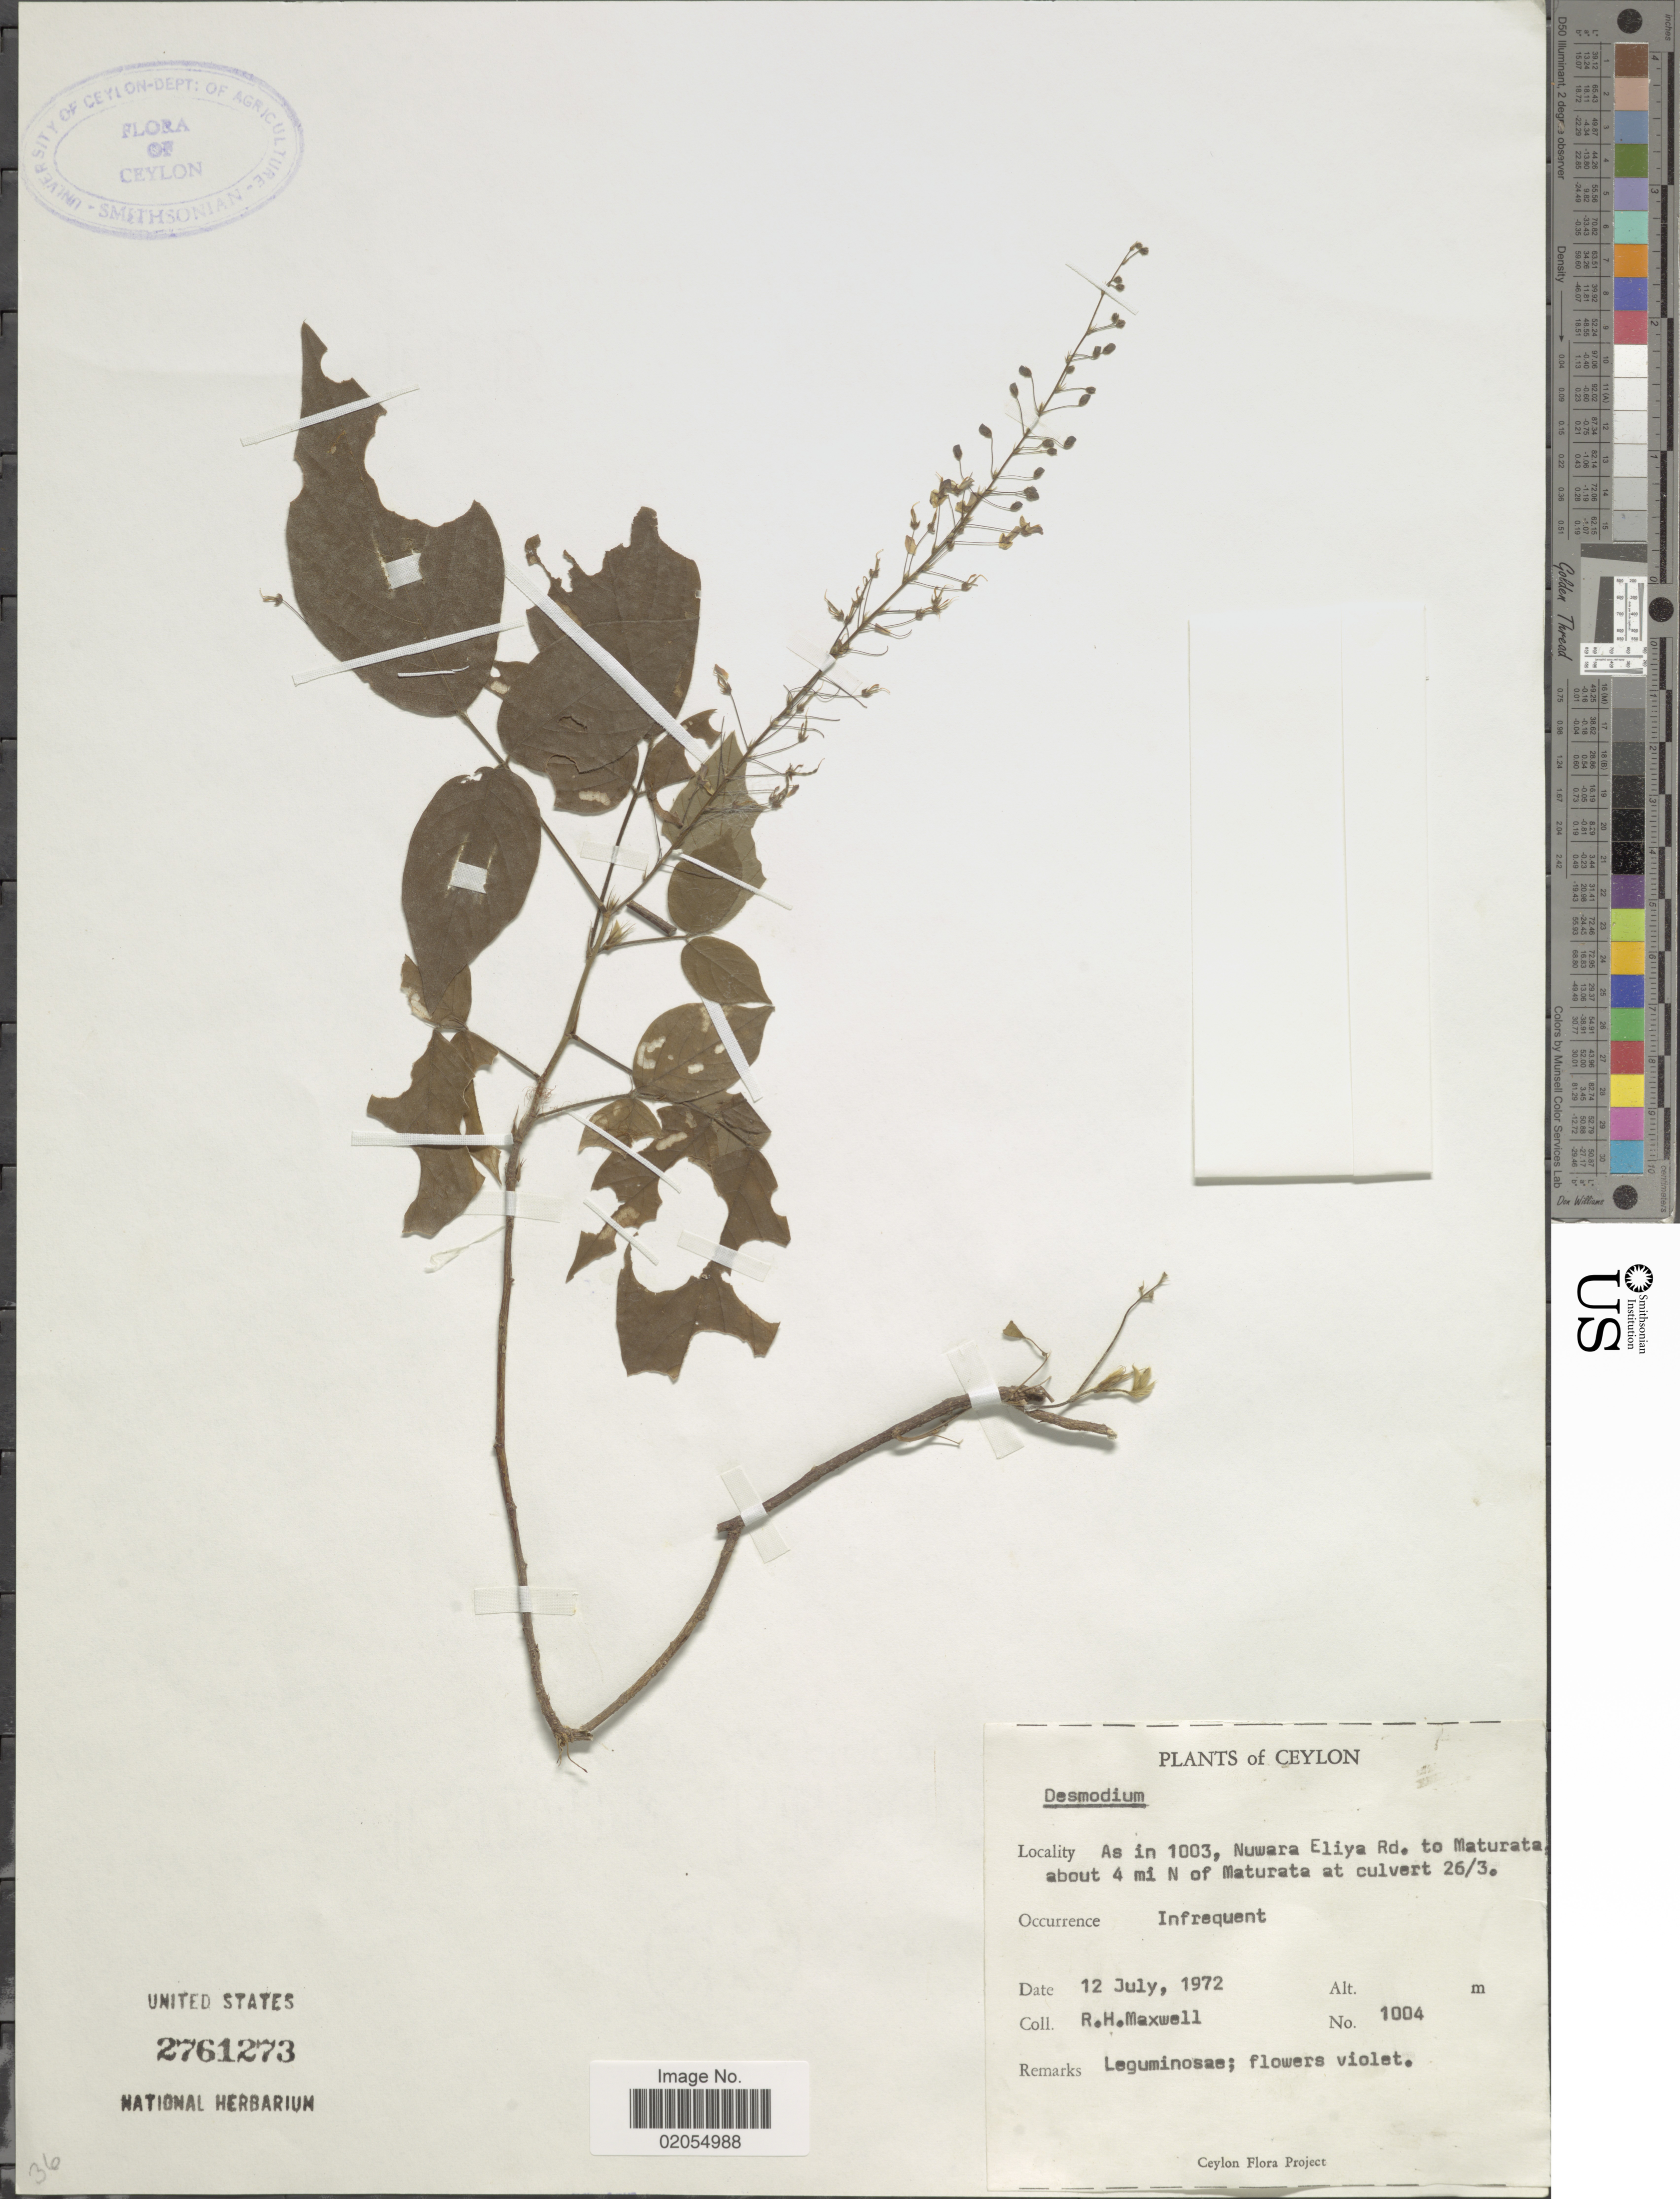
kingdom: Plantae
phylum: Tracheophyta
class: Magnoliopsida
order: Fabales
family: Fabaceae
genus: Desmodium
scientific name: Desmodium sp.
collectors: R. Maxwell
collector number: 1004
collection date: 1972-07-12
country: Sri Lanka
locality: Ceylon. As in 1003, Nuwara Eliya Rd. to Maturata about 4 mi N of Maturata at culvert 26/3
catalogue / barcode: US 2761273